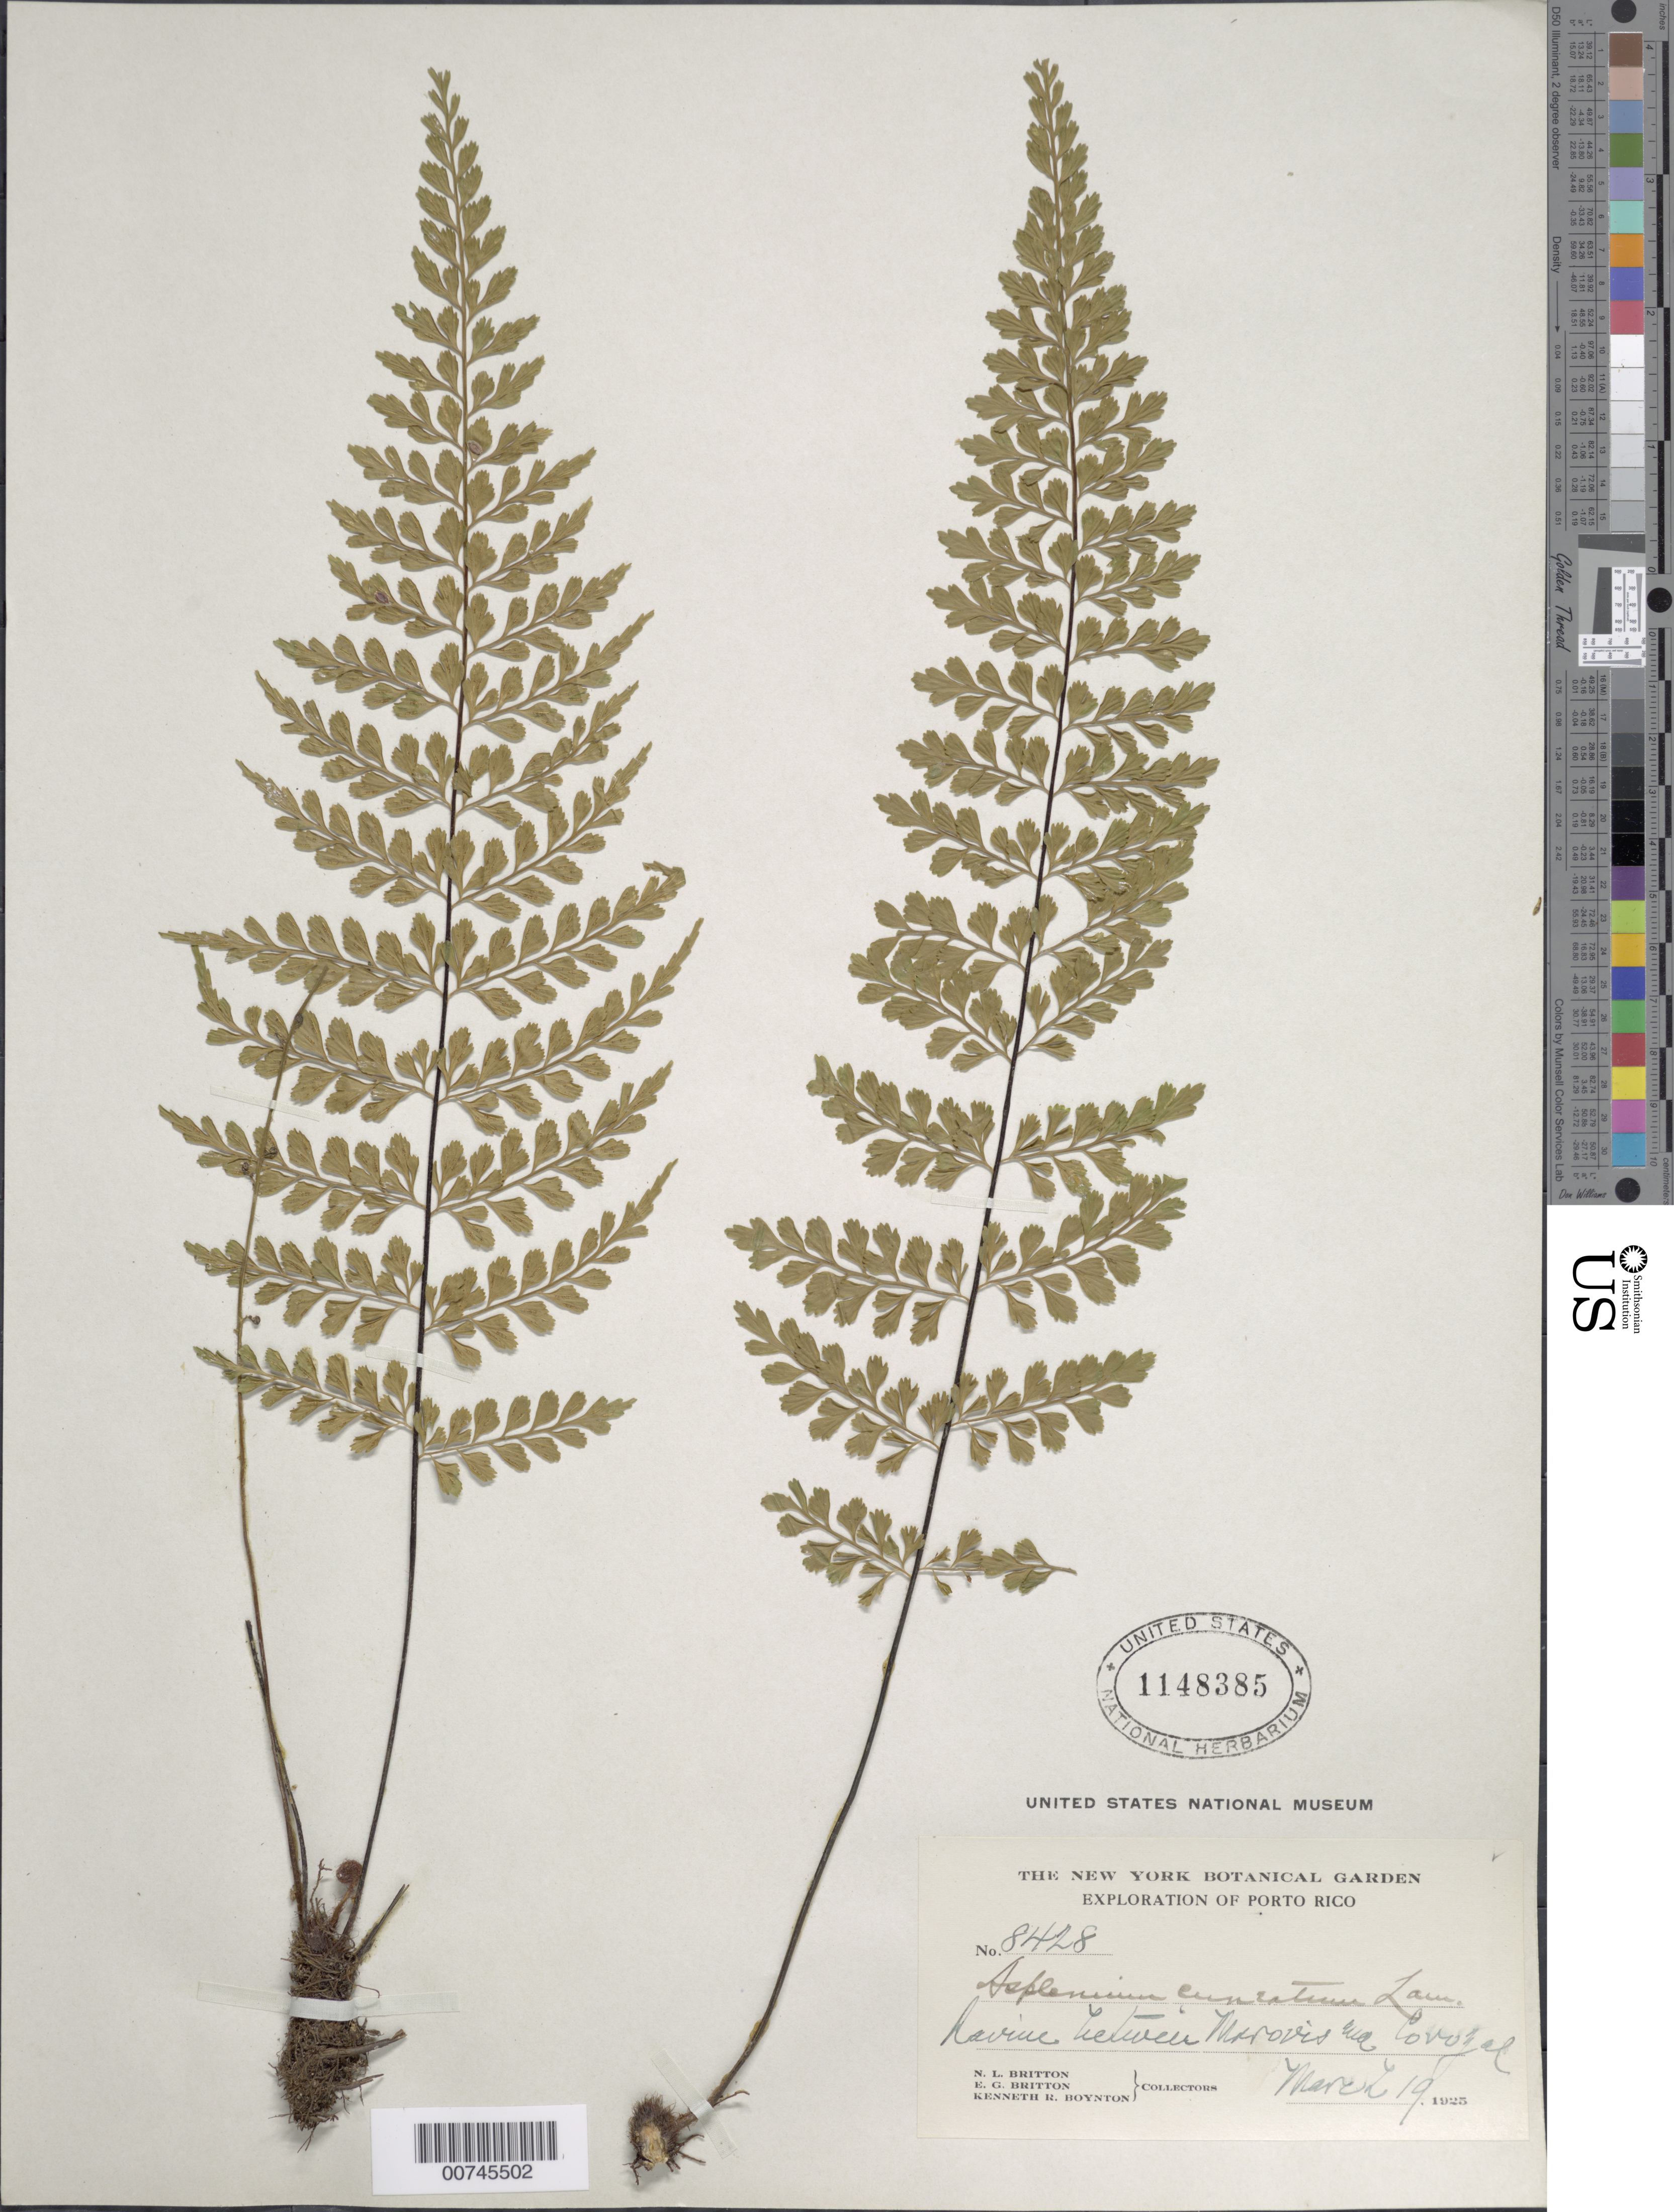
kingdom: Plantae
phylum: Tracheophyta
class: Polypodiopsida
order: Polypodiales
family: Aspleniaceae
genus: Asplenium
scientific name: Asplenium cuneatum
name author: Lam.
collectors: N. Britton, E. G. Britton & K. Boyton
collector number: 8428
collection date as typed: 19 Mar 1925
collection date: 1925-03-19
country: Puerto Rico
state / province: Morovis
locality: Ravine between Morovis and Corozal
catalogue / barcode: US 1148385